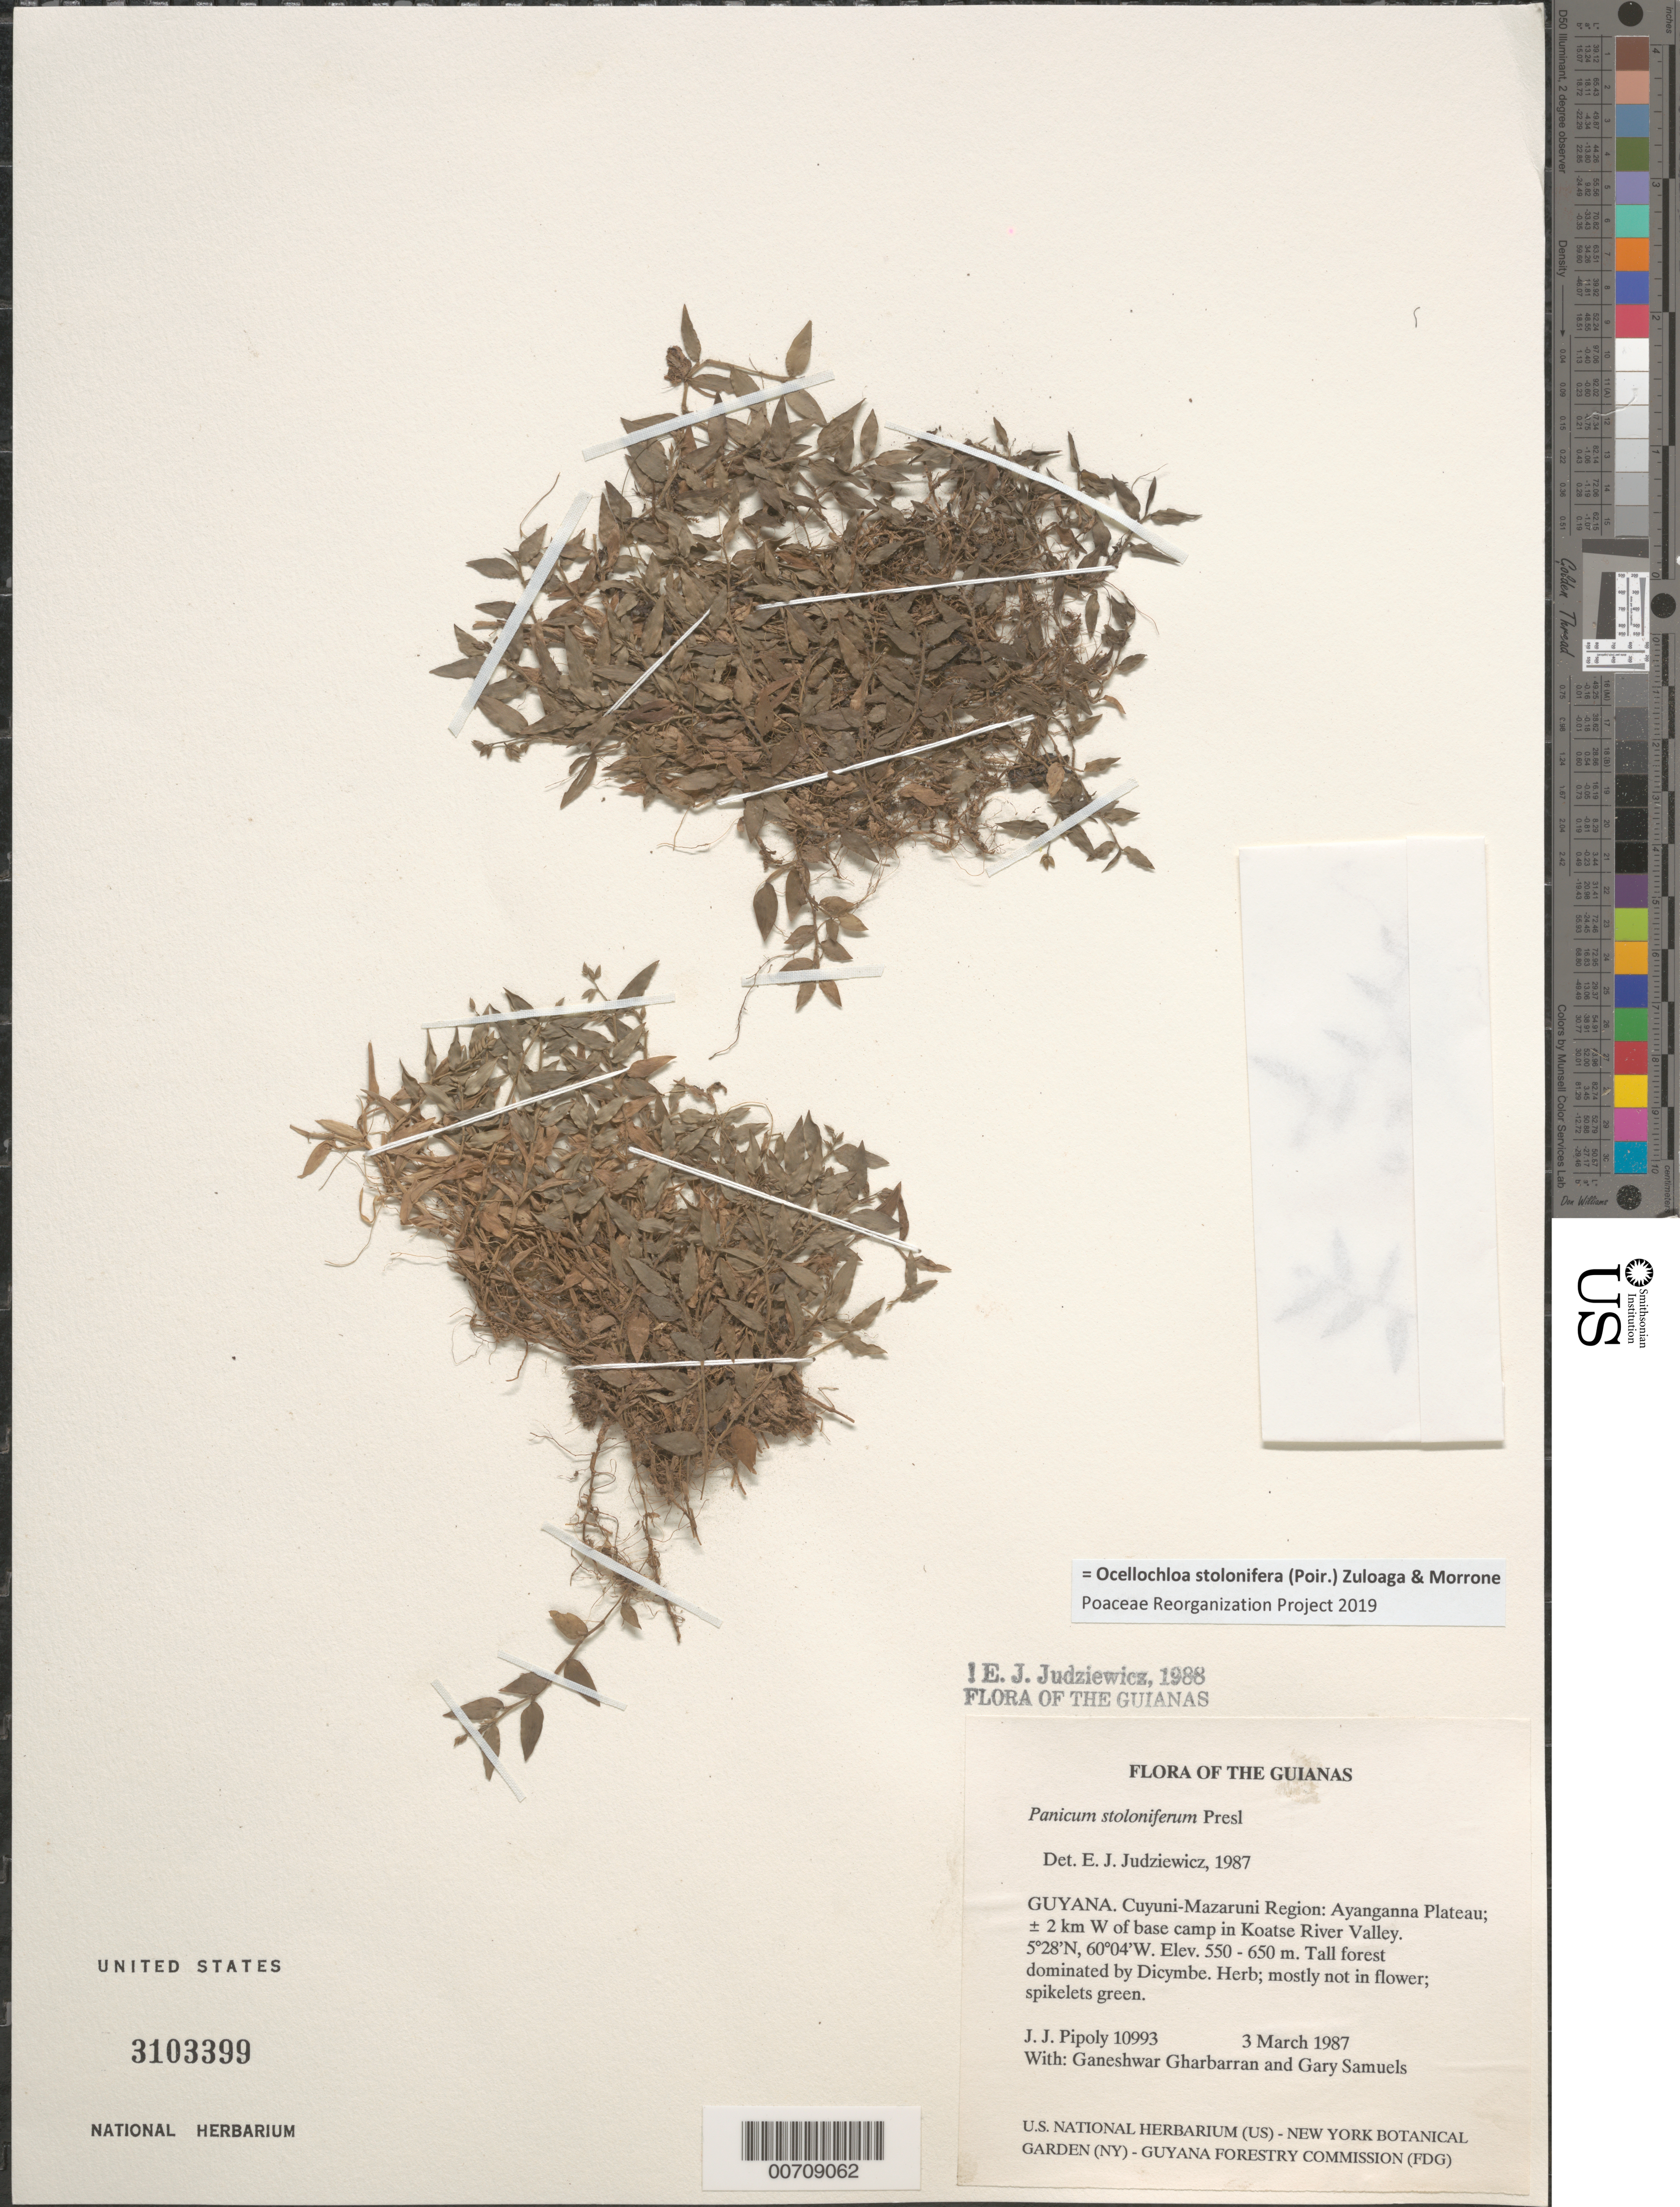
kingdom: Plantae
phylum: Tracheophyta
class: Liliopsida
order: Poales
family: Poaceae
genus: Panicum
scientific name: Panicum stoloniferum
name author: Poir.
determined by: Judziewicz, E. J.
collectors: J. J. Pipoly, G. Gharbarran & G. Samuels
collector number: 10993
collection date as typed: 3 March 1987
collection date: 1987-03-03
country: Guyana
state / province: Cuyuni-Mazaruni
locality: Ayanganna Plateau; ± 2 km W of base camp in Koatse River Valley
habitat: Tall forest dominated by Dicymbe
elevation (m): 550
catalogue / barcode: US 3103399